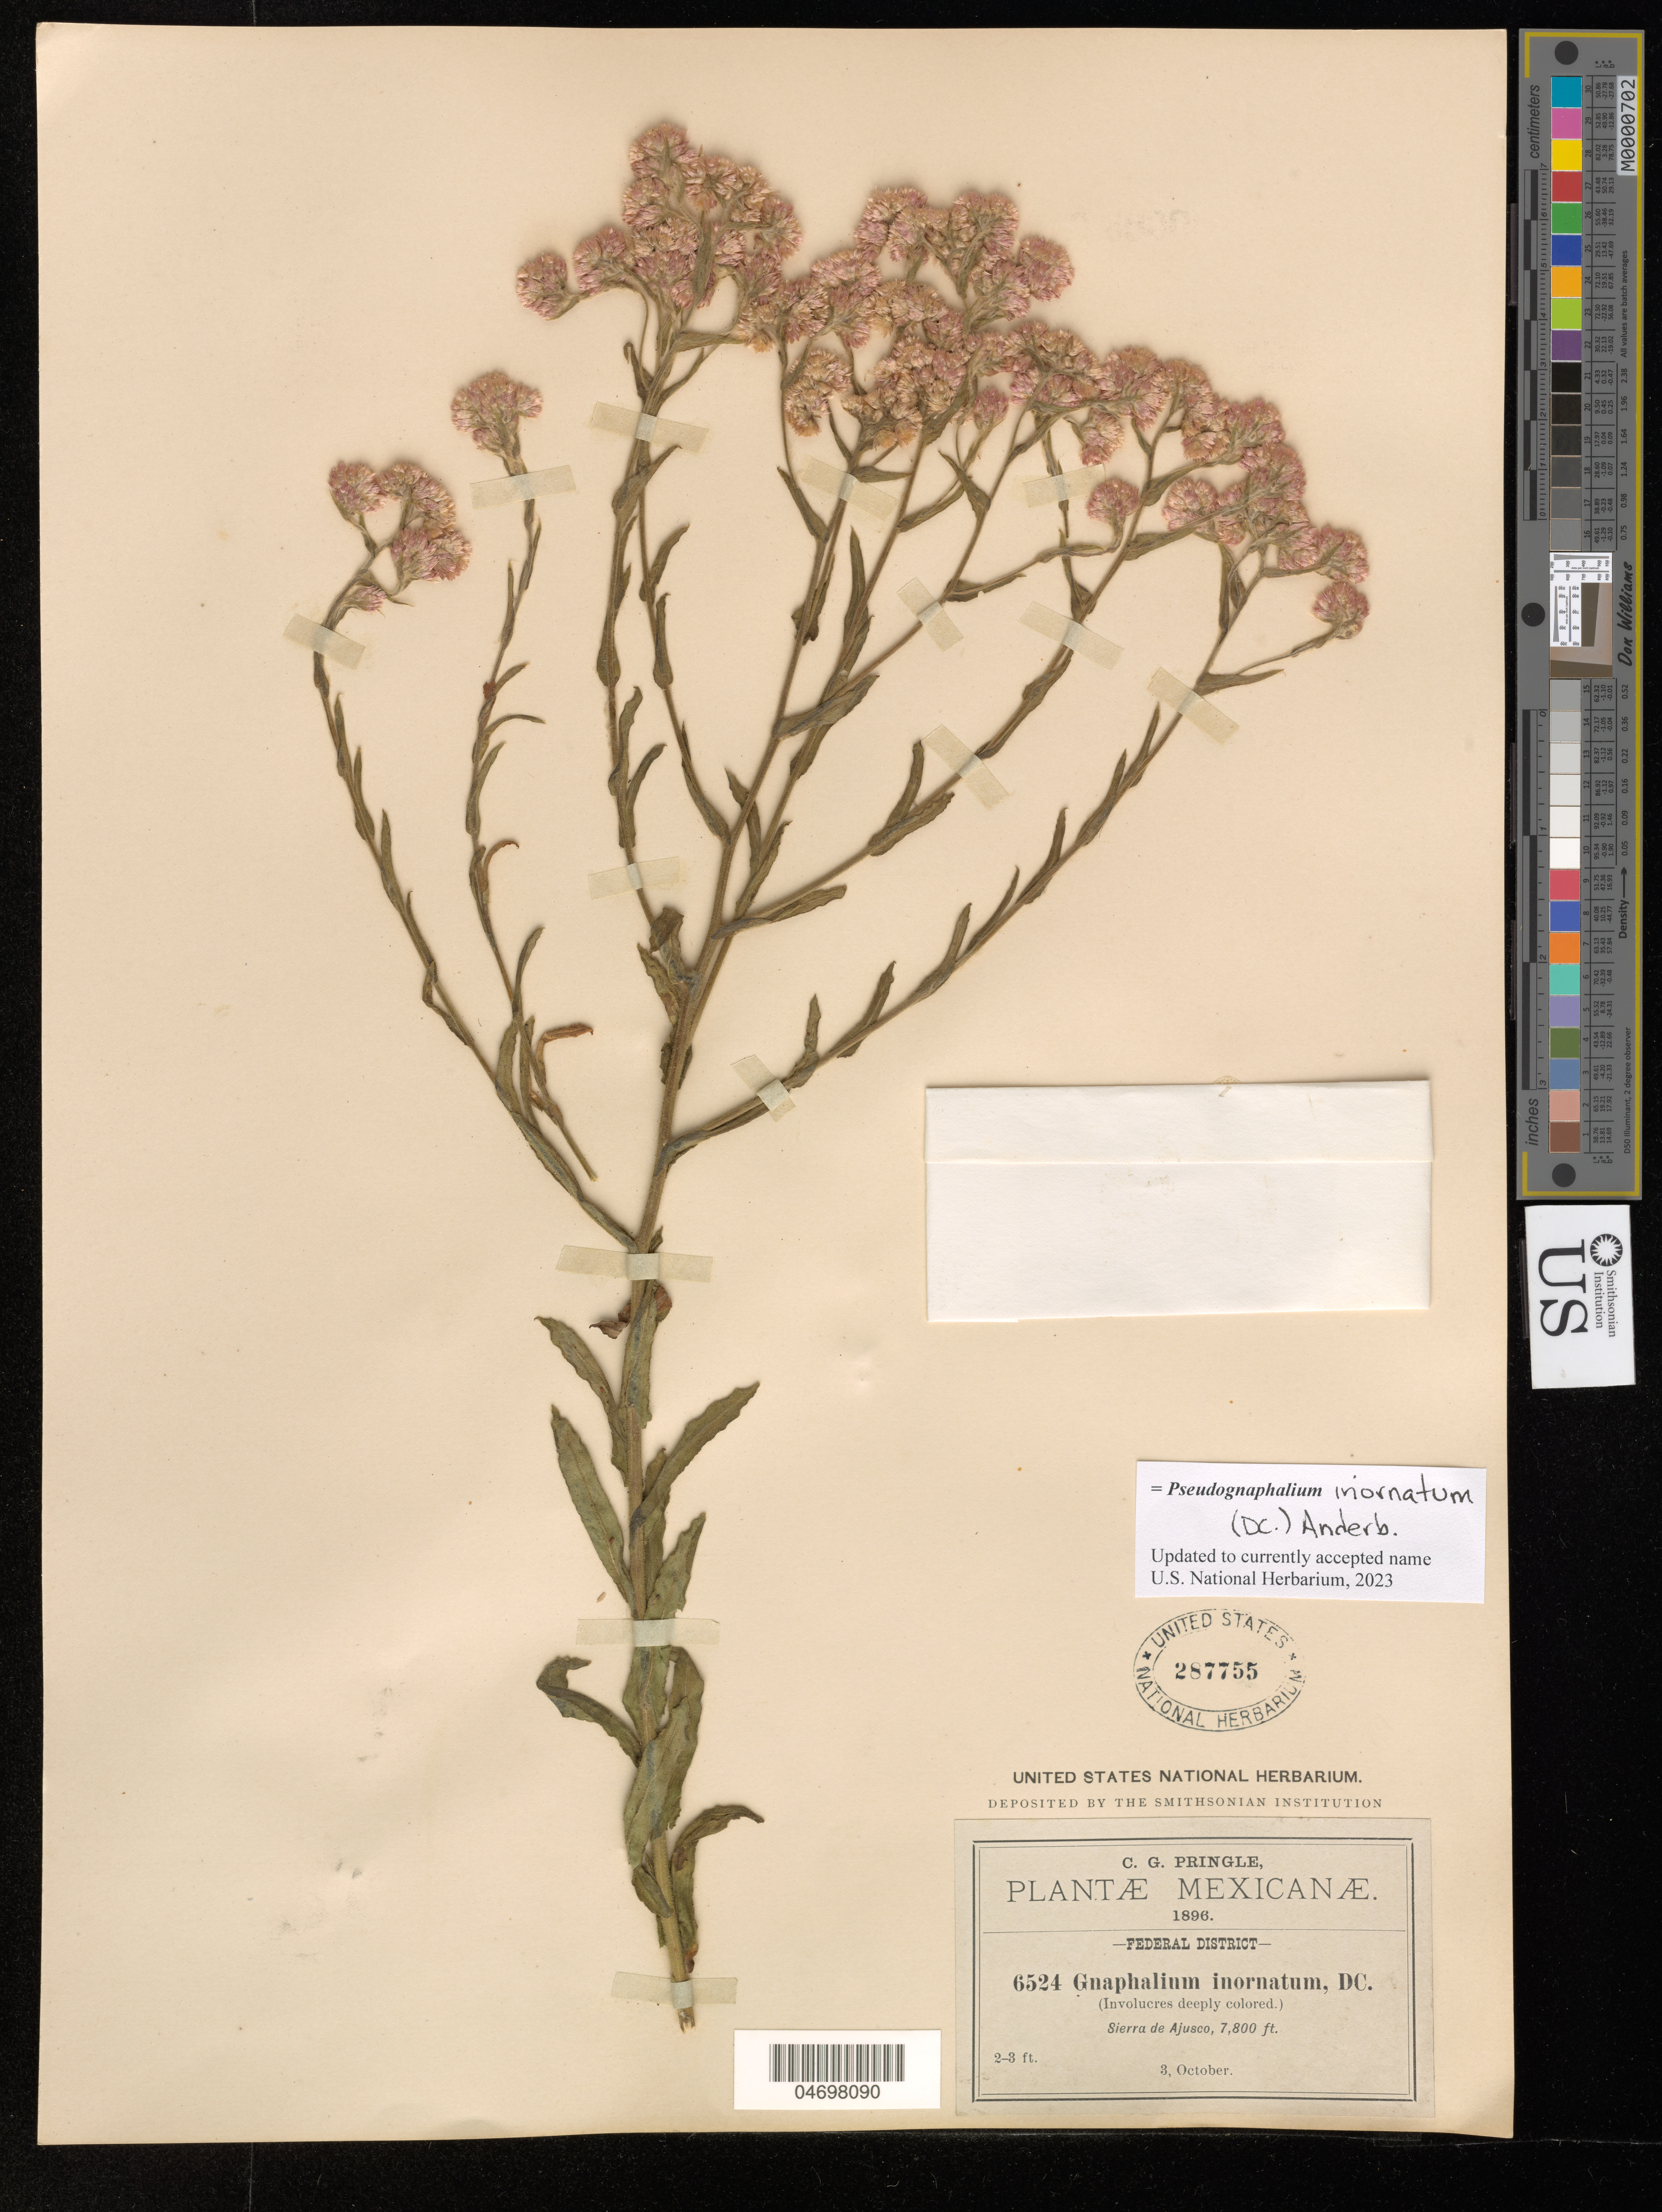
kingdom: Plantae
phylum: Tracheophyta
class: Magnoliopsida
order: Asterales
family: Asteraceae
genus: Pseudognaphalium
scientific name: Pseudognaphalium inornatum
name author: (DC.) Anderb.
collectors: C. G. Pringle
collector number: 6524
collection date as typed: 03 Oct 1896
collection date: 1896-10-03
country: Mexico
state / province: Distrito Federal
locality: Sierra de Ajusco.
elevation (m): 2377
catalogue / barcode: US 287755